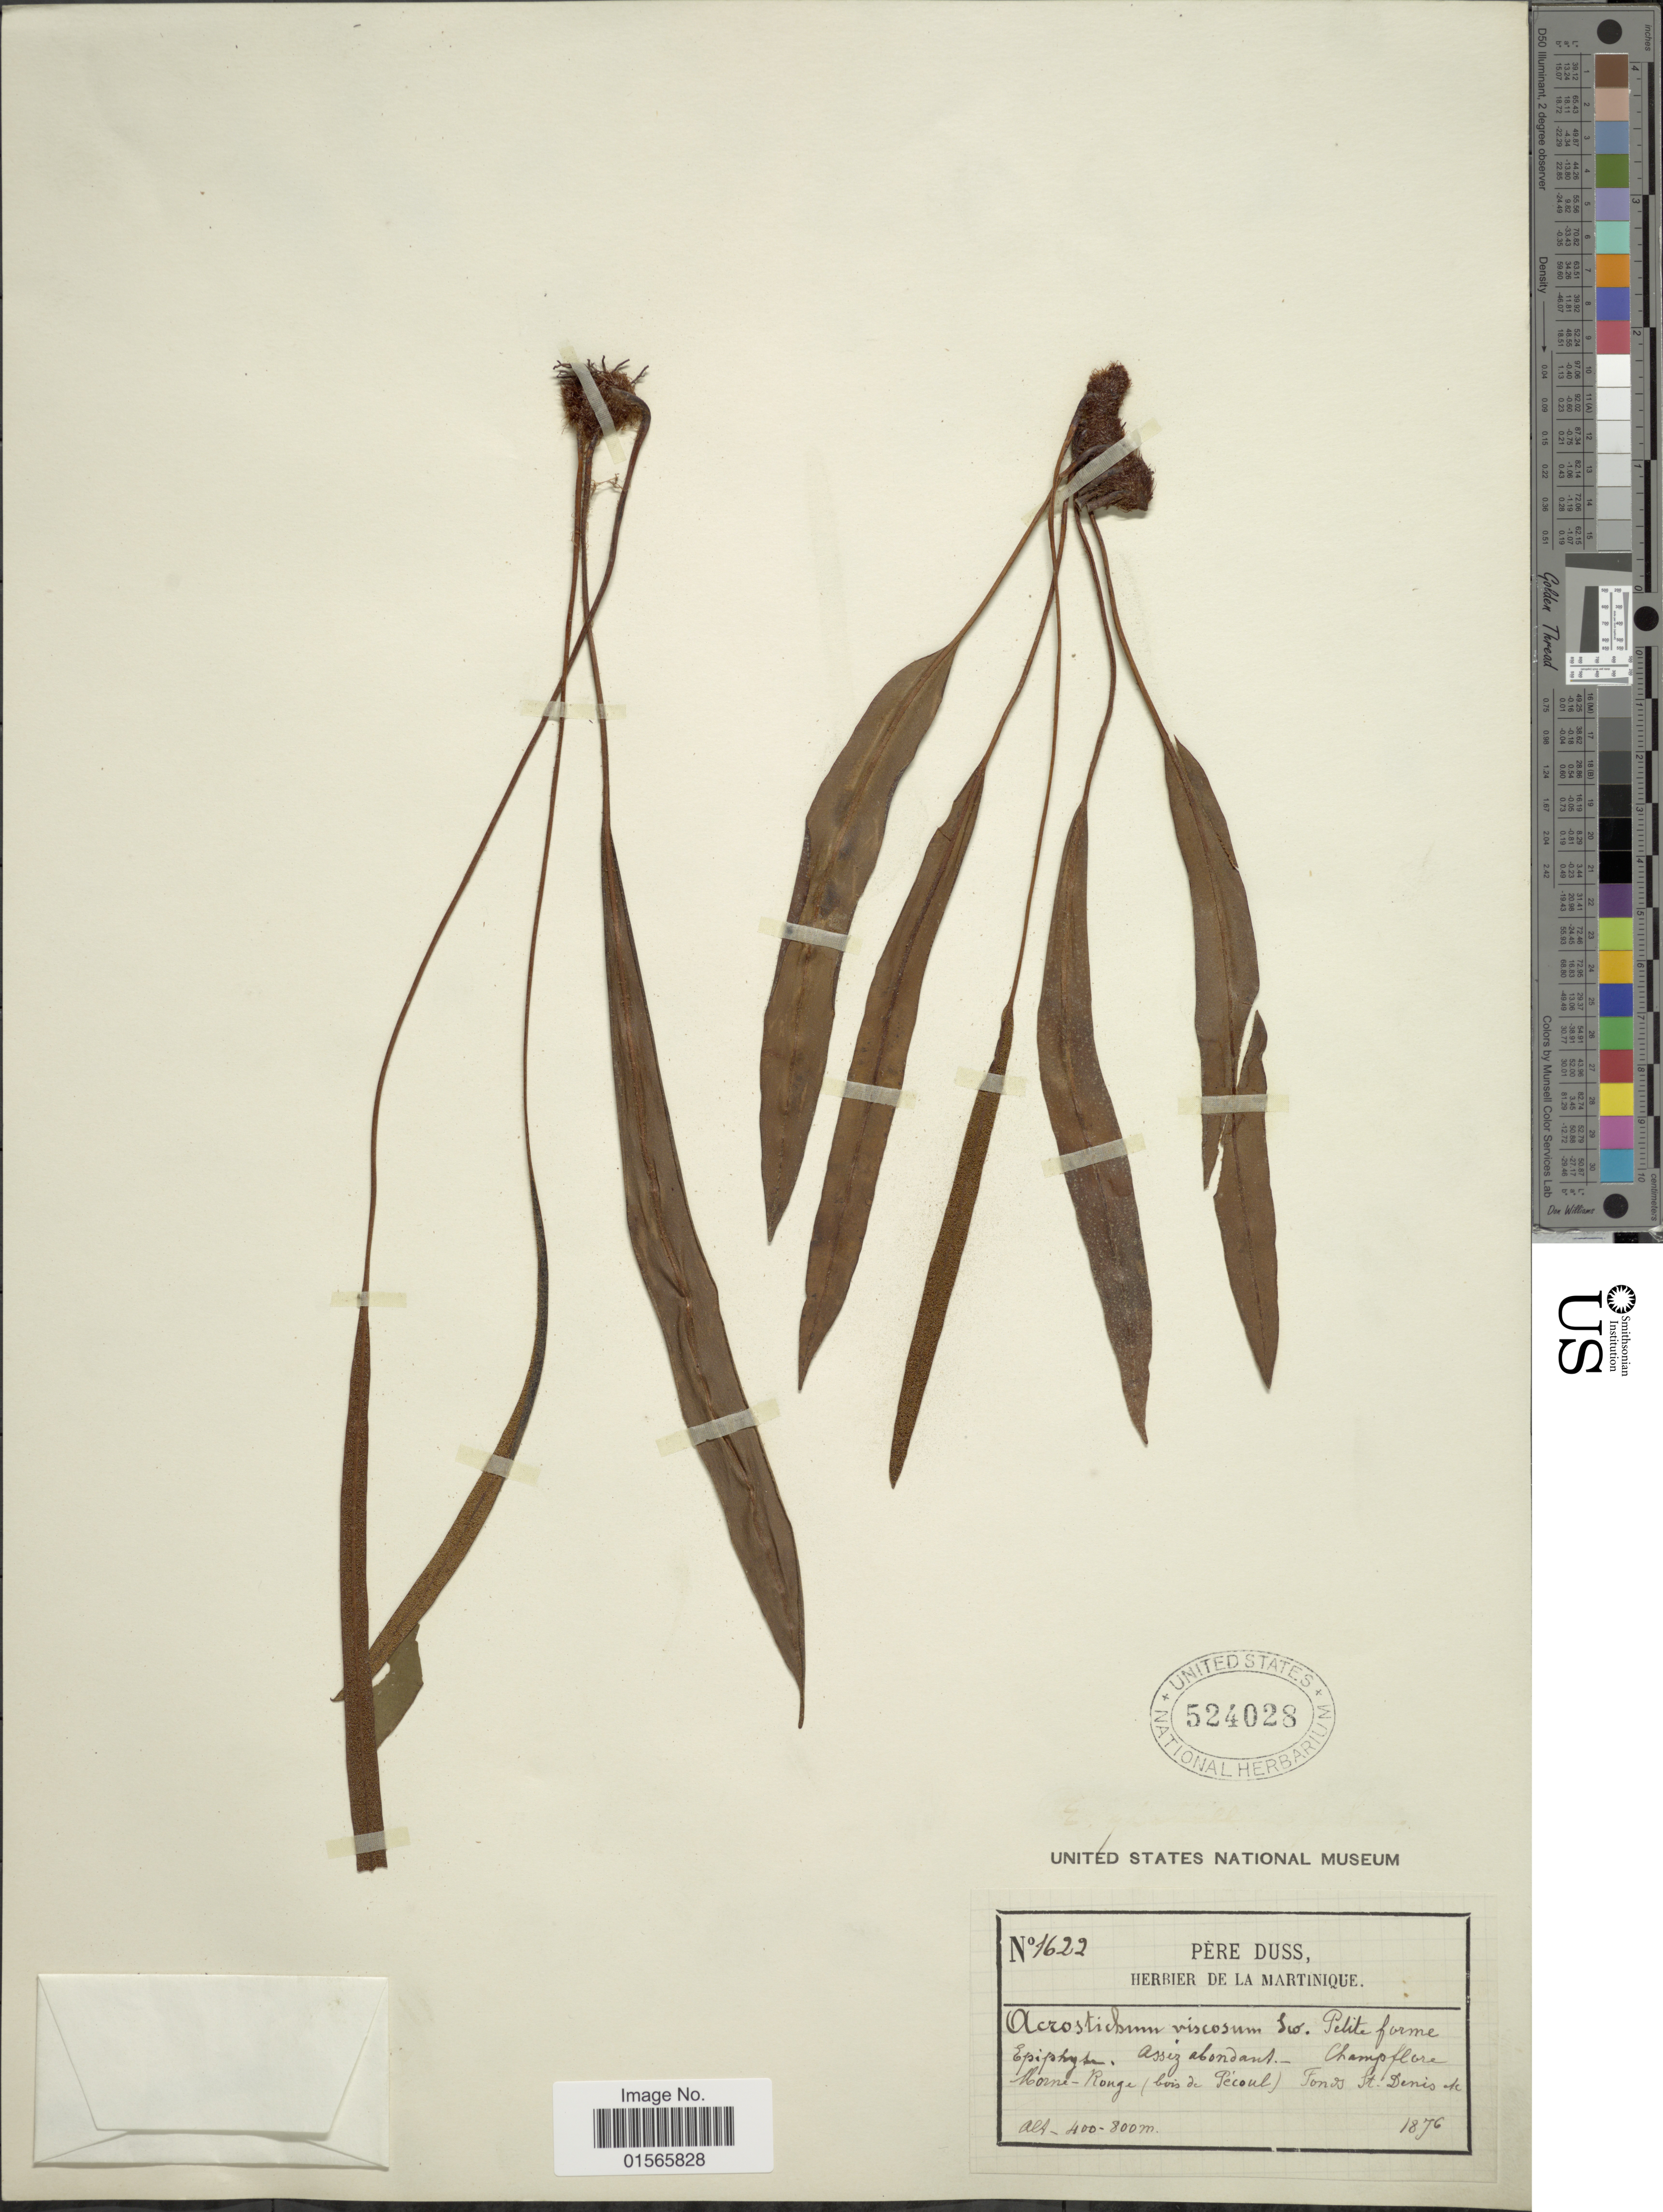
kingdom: Plantae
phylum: Tracheophyta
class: Polypodiopsida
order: Polypodiales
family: Dryopteridaceae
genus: Elaphoglossum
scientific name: Elaphoglossum petiolatum var. dussii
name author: (Underw. ex Maxon) Proctor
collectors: Père Duss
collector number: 1622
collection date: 1876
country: Martinique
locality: Assez abondant - Champflore Morne-Rouge (bois de Pécoul) Fonds St. Denis etc.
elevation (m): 400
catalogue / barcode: US 524028